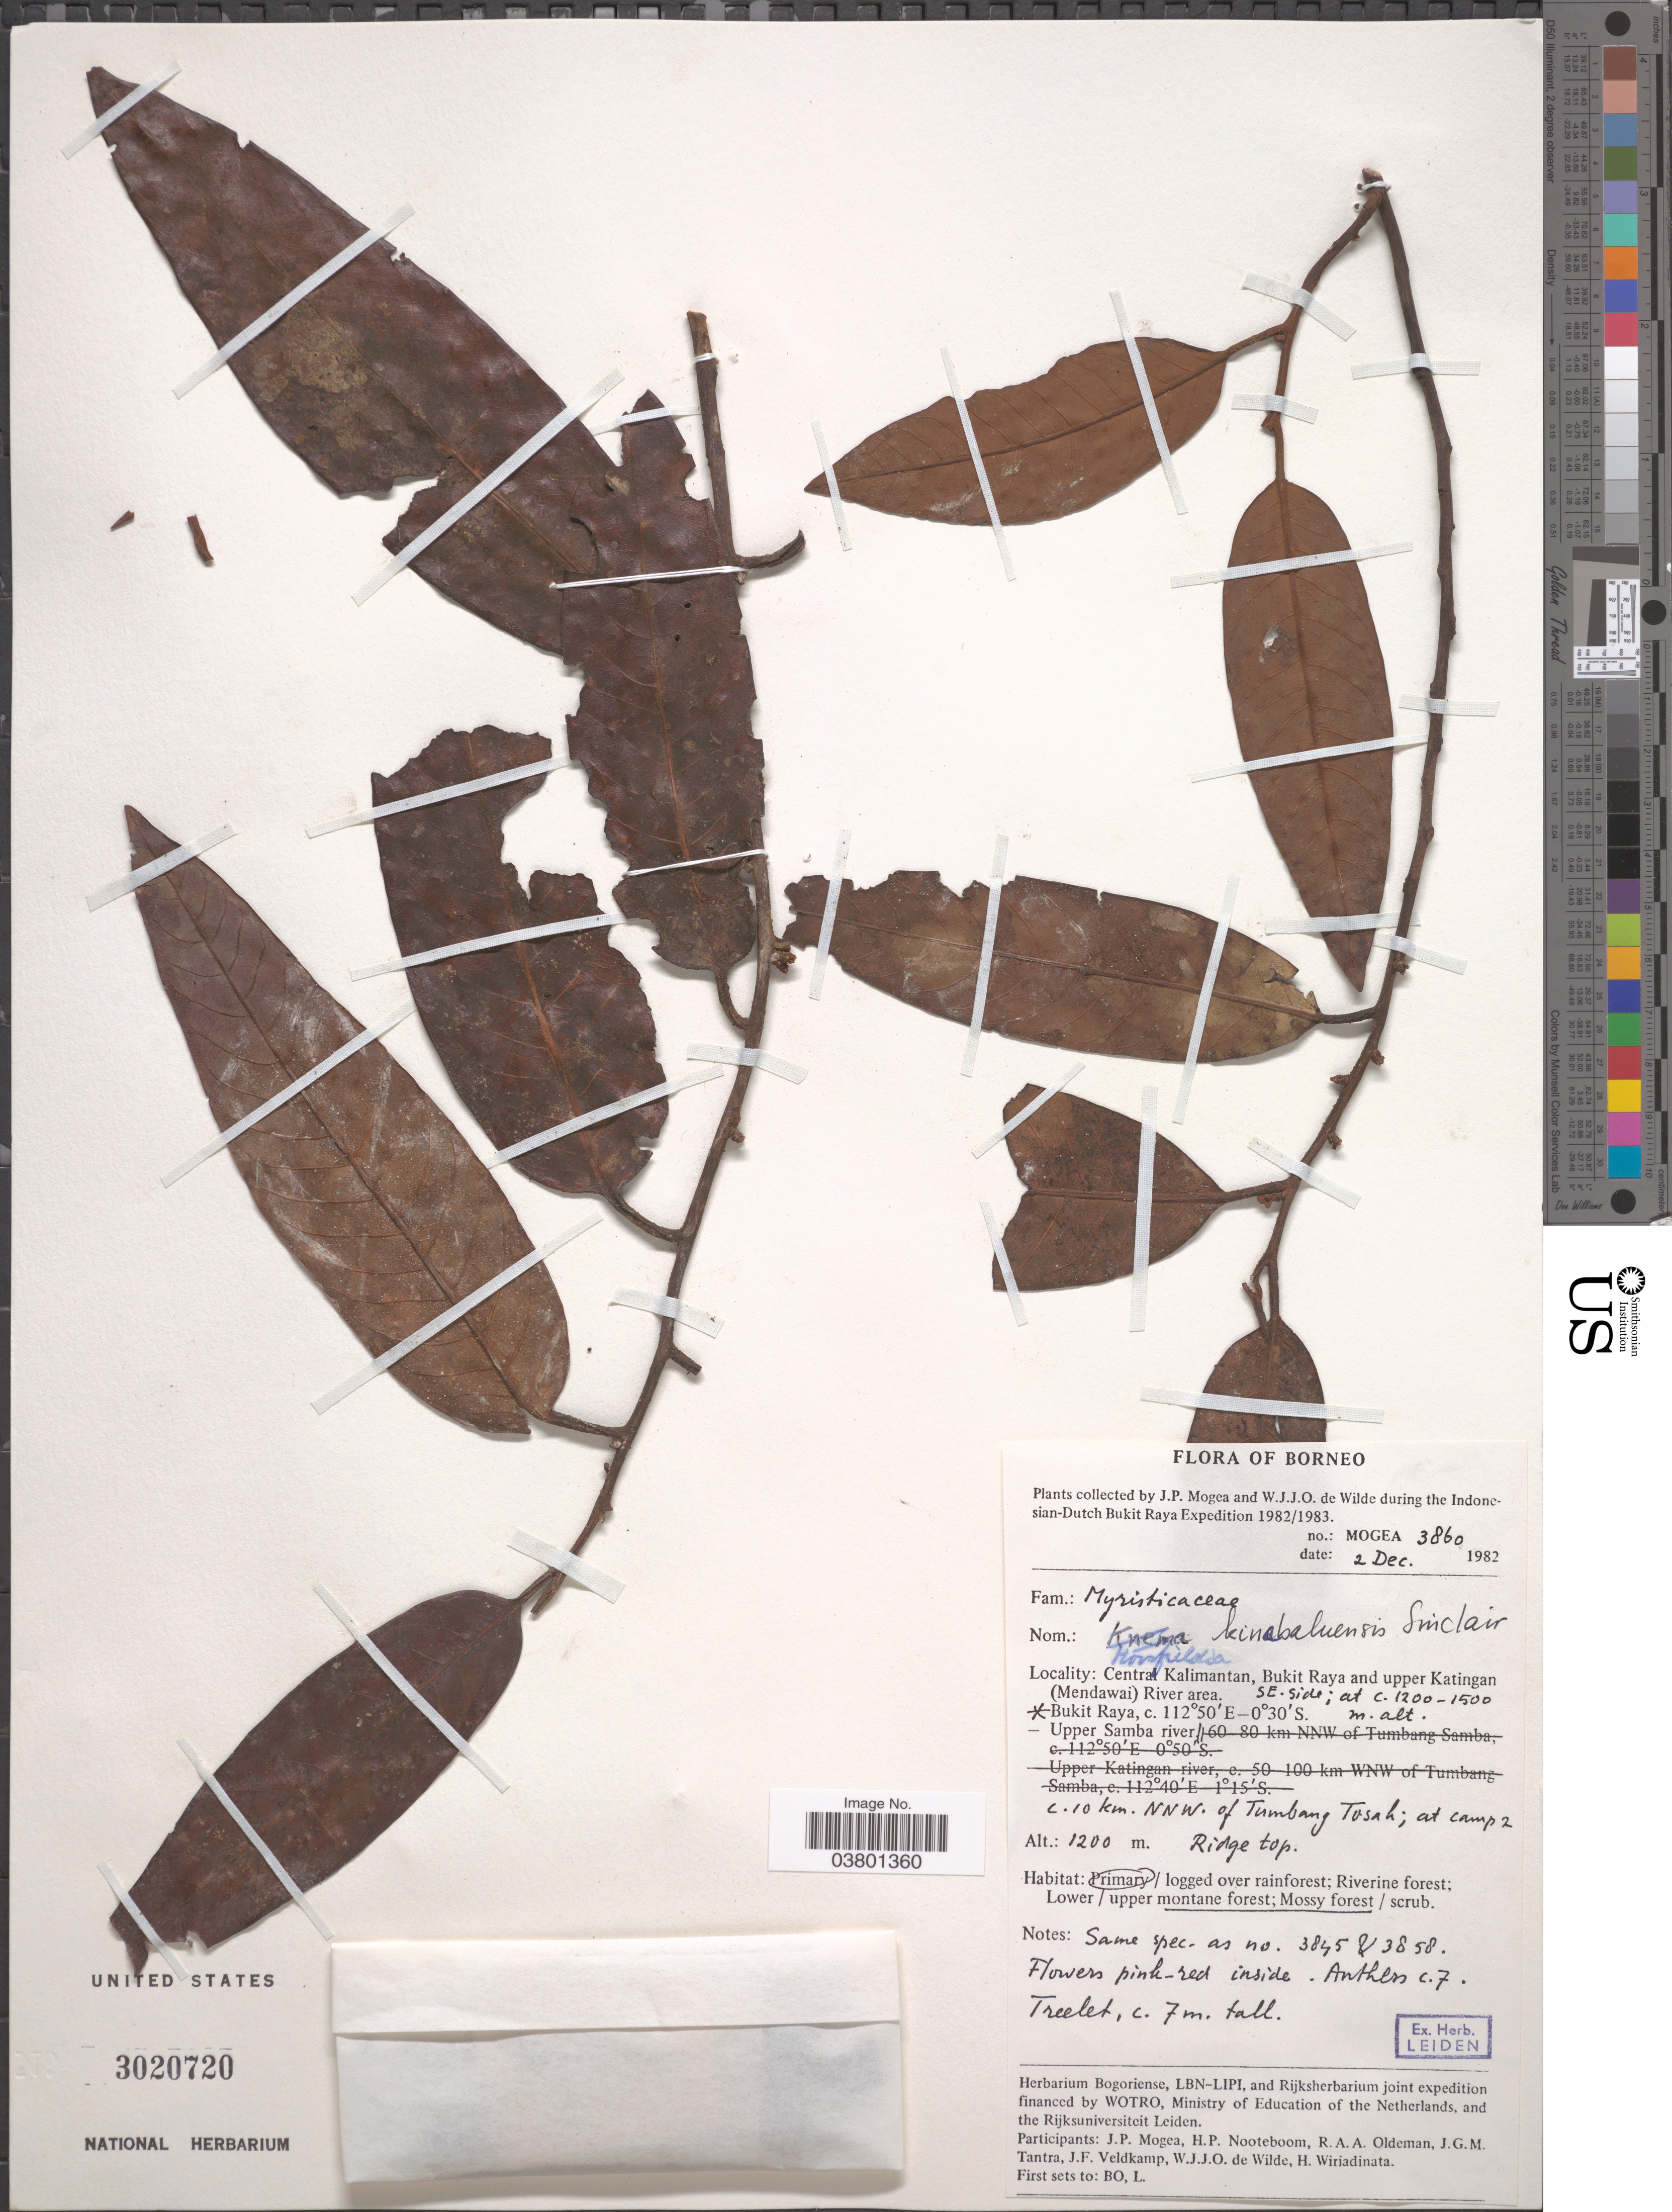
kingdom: Plantae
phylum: Tracheophyta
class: Magnoliopsida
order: Magnoliales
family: Myristicaceae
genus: Knema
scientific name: Knema kinabaluensis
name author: J. Sinclair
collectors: J. Mogea & W. J. de Wilde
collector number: Mogea 3860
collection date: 1982-12-02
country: Indonesia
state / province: Kalimantan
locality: Borneo. During the Indonesian-Dutch Bukit Raya. Central Kalimantan, Bukit Raya and upper Katingan (Mendawai) River area. SE. side. Upper Samba river. c. 10 km. NNW. of Tumbang Tosah; at camp 2. Ridge top.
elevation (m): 1200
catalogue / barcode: US 3020720